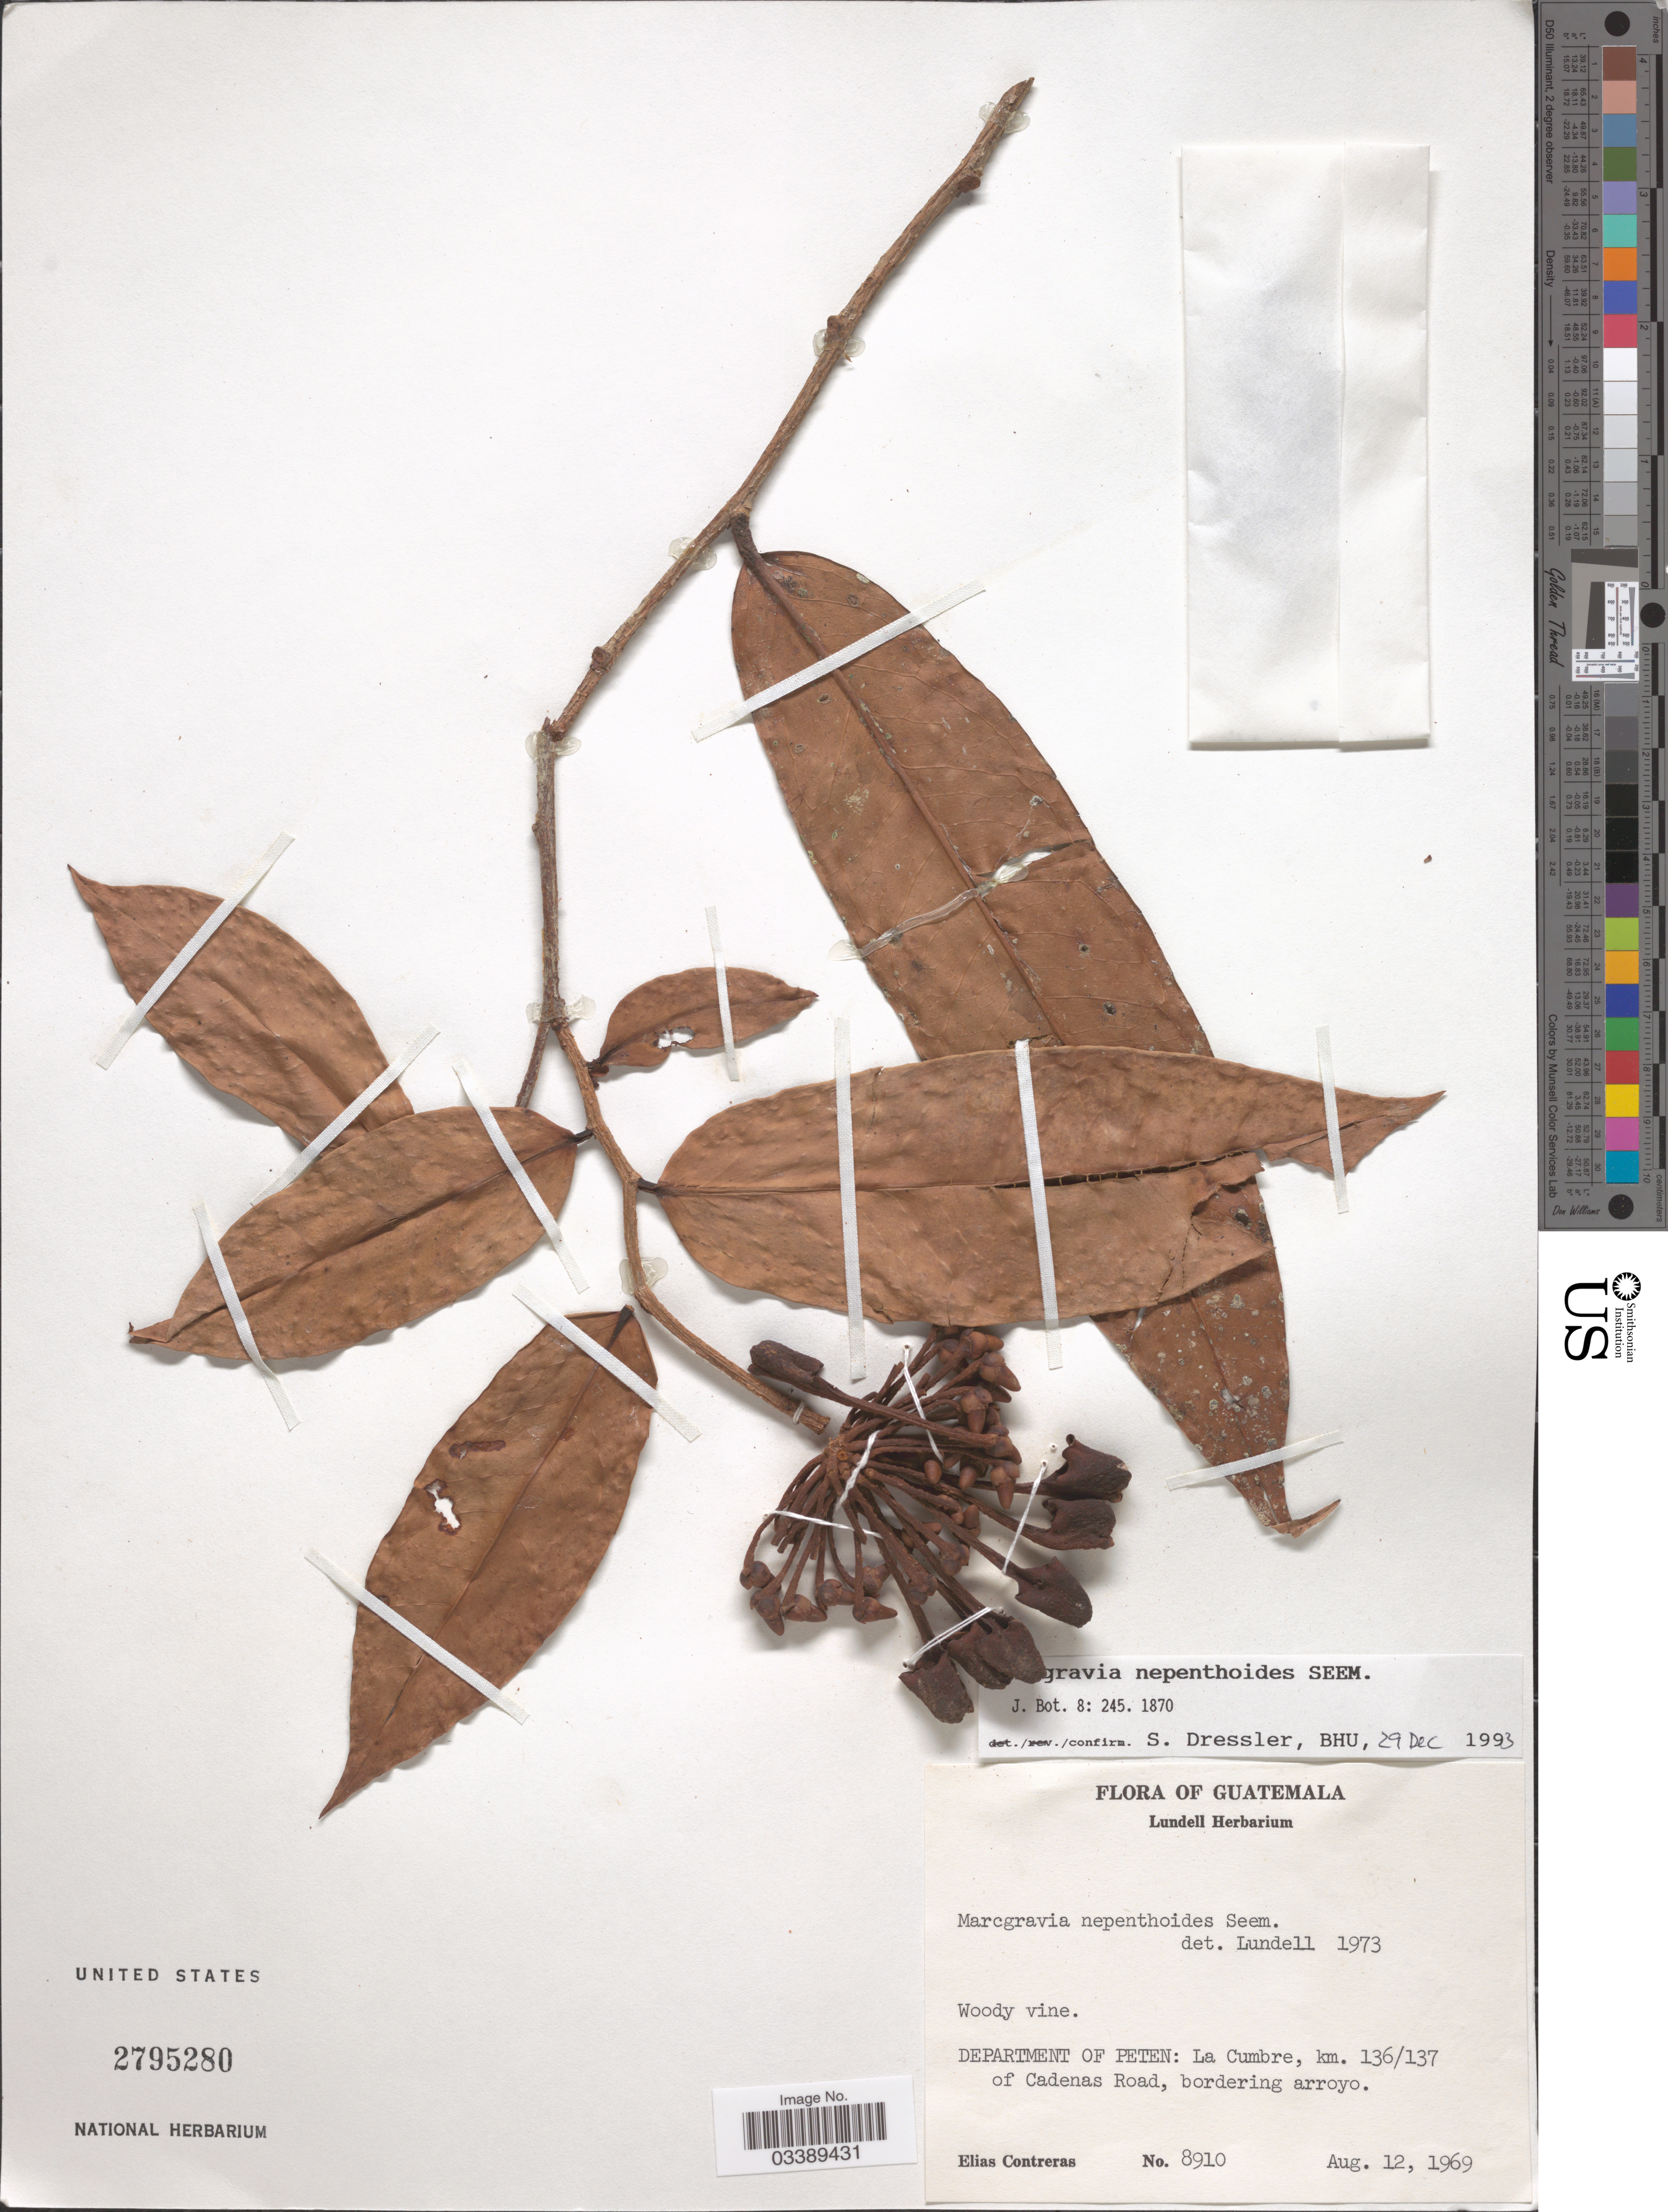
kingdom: Plantae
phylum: Tracheophyta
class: Magnoliopsida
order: Ericales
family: Marcgraviaceae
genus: Marcgravia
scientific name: Marcgravia nepenthoides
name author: Seem.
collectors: E. Conteras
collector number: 8910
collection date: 1969-08-12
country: Guatemala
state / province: El Petén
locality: Department of Peten: La Cumbre, km. 136/137 of Cadenas Road, bordering arroyo.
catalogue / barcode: US 2795280